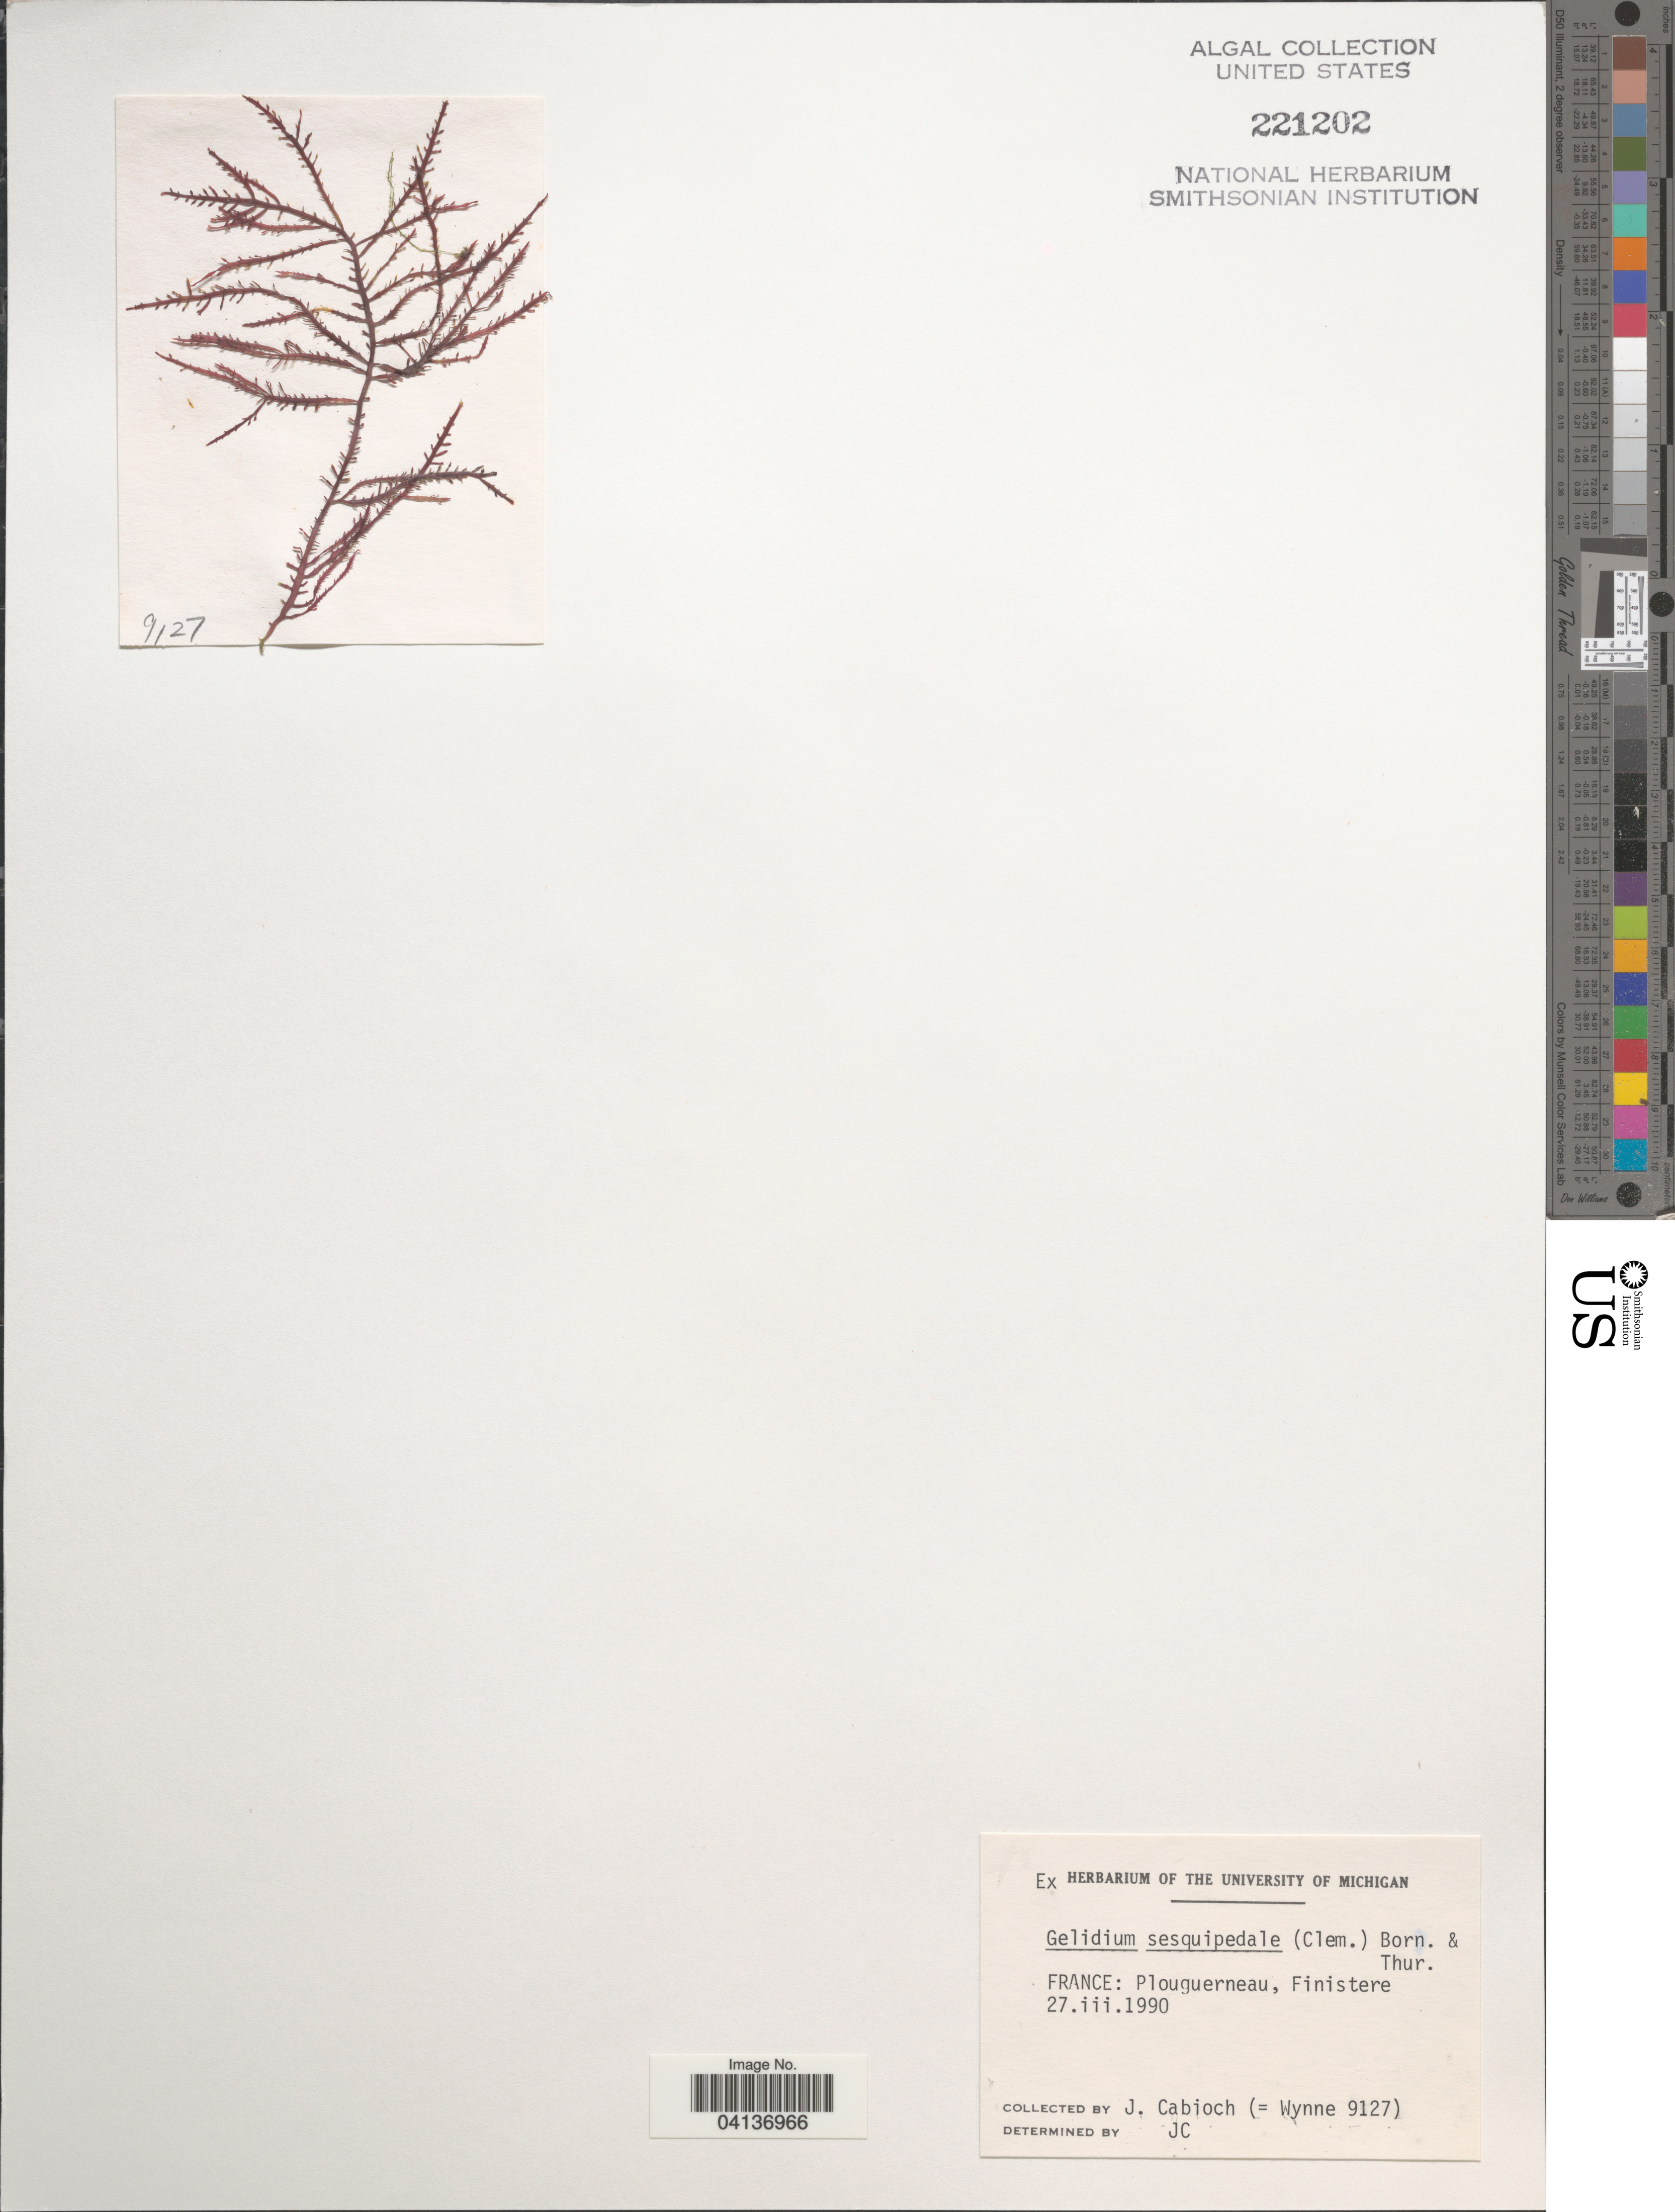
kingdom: Plantae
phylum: Rhodophyta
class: Florideophyceae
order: Gelidiales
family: Gelidiaceae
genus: Gelidium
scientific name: Gelidium corneum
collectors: J. Cabioch & Wynne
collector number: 9127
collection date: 1990-03-27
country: France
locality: Plouguerneau, Finistere.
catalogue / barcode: US 221202